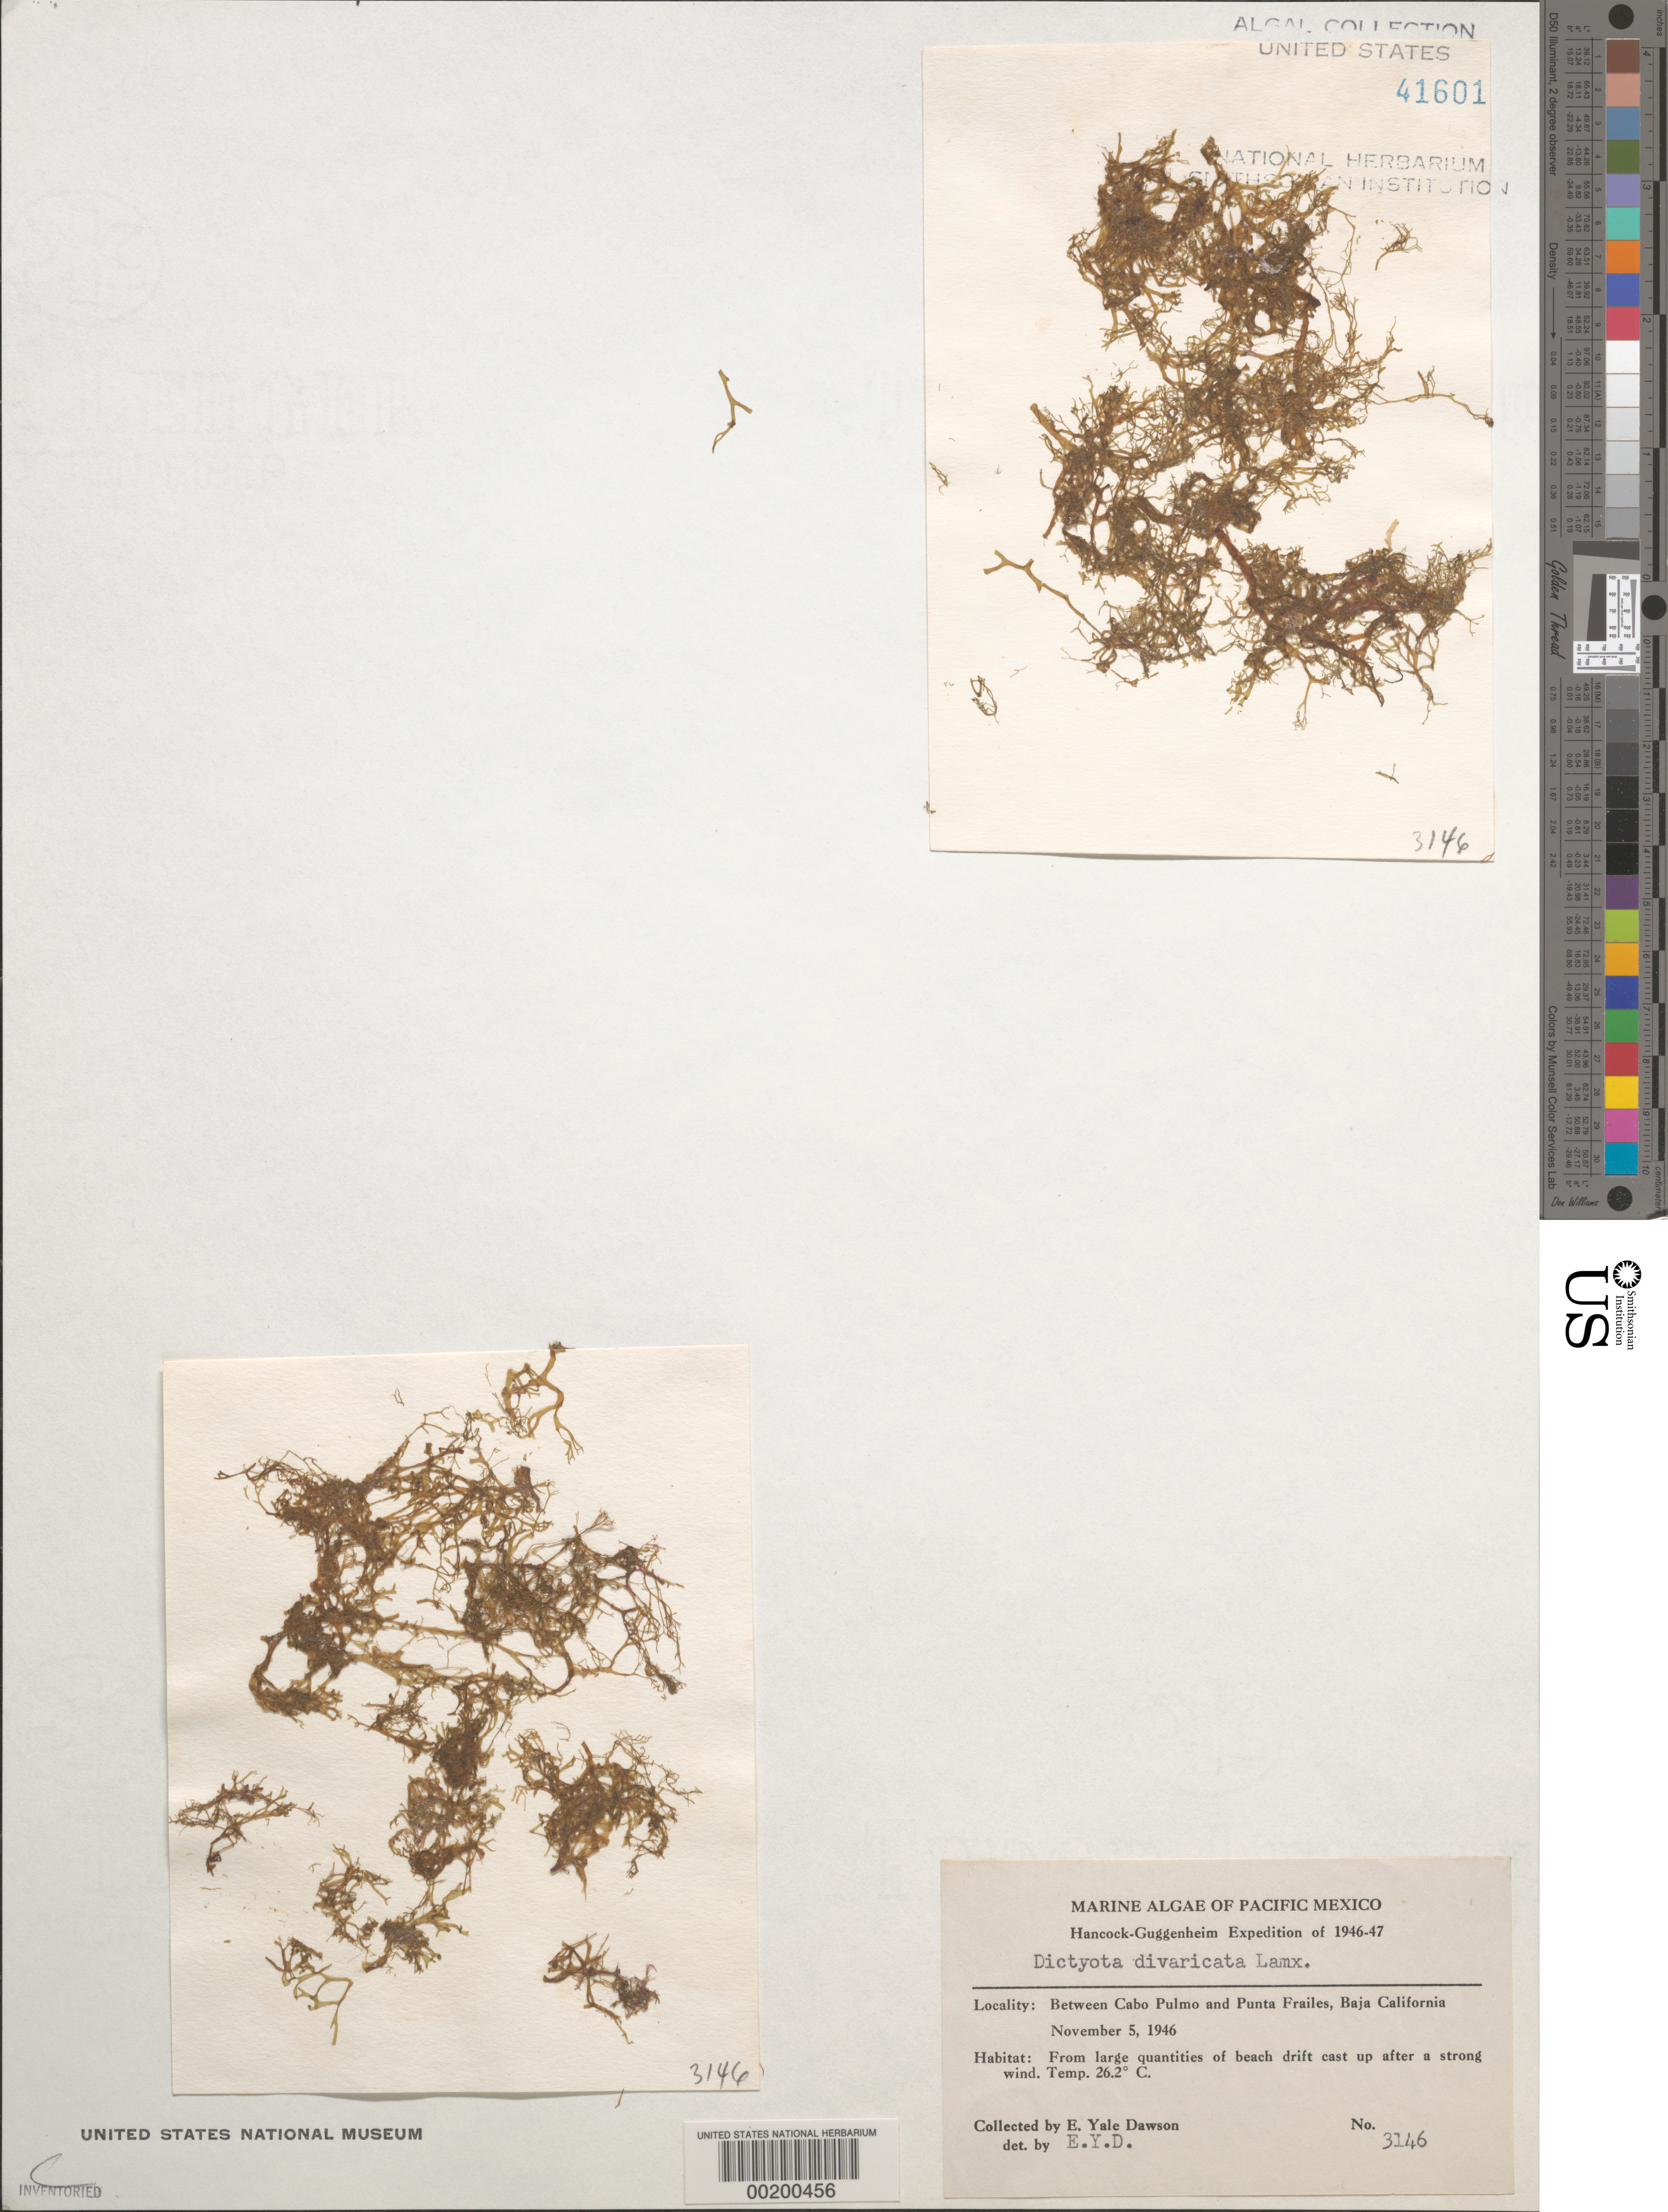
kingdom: Chromista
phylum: Ochrophyta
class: Phaeophyceae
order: Dictyotales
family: Dictyotaceae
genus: Dictyota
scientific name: Dictyota divaricata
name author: J.V.Lamouroux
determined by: Dawson, E. Y.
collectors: E. Y. Dawson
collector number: EYD 3146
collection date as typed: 05 Nov 1946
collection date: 1946-11-05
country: Mexico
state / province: Baja California Sur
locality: Between Cabo Pulmo and Punta Frailes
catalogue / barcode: US 41601